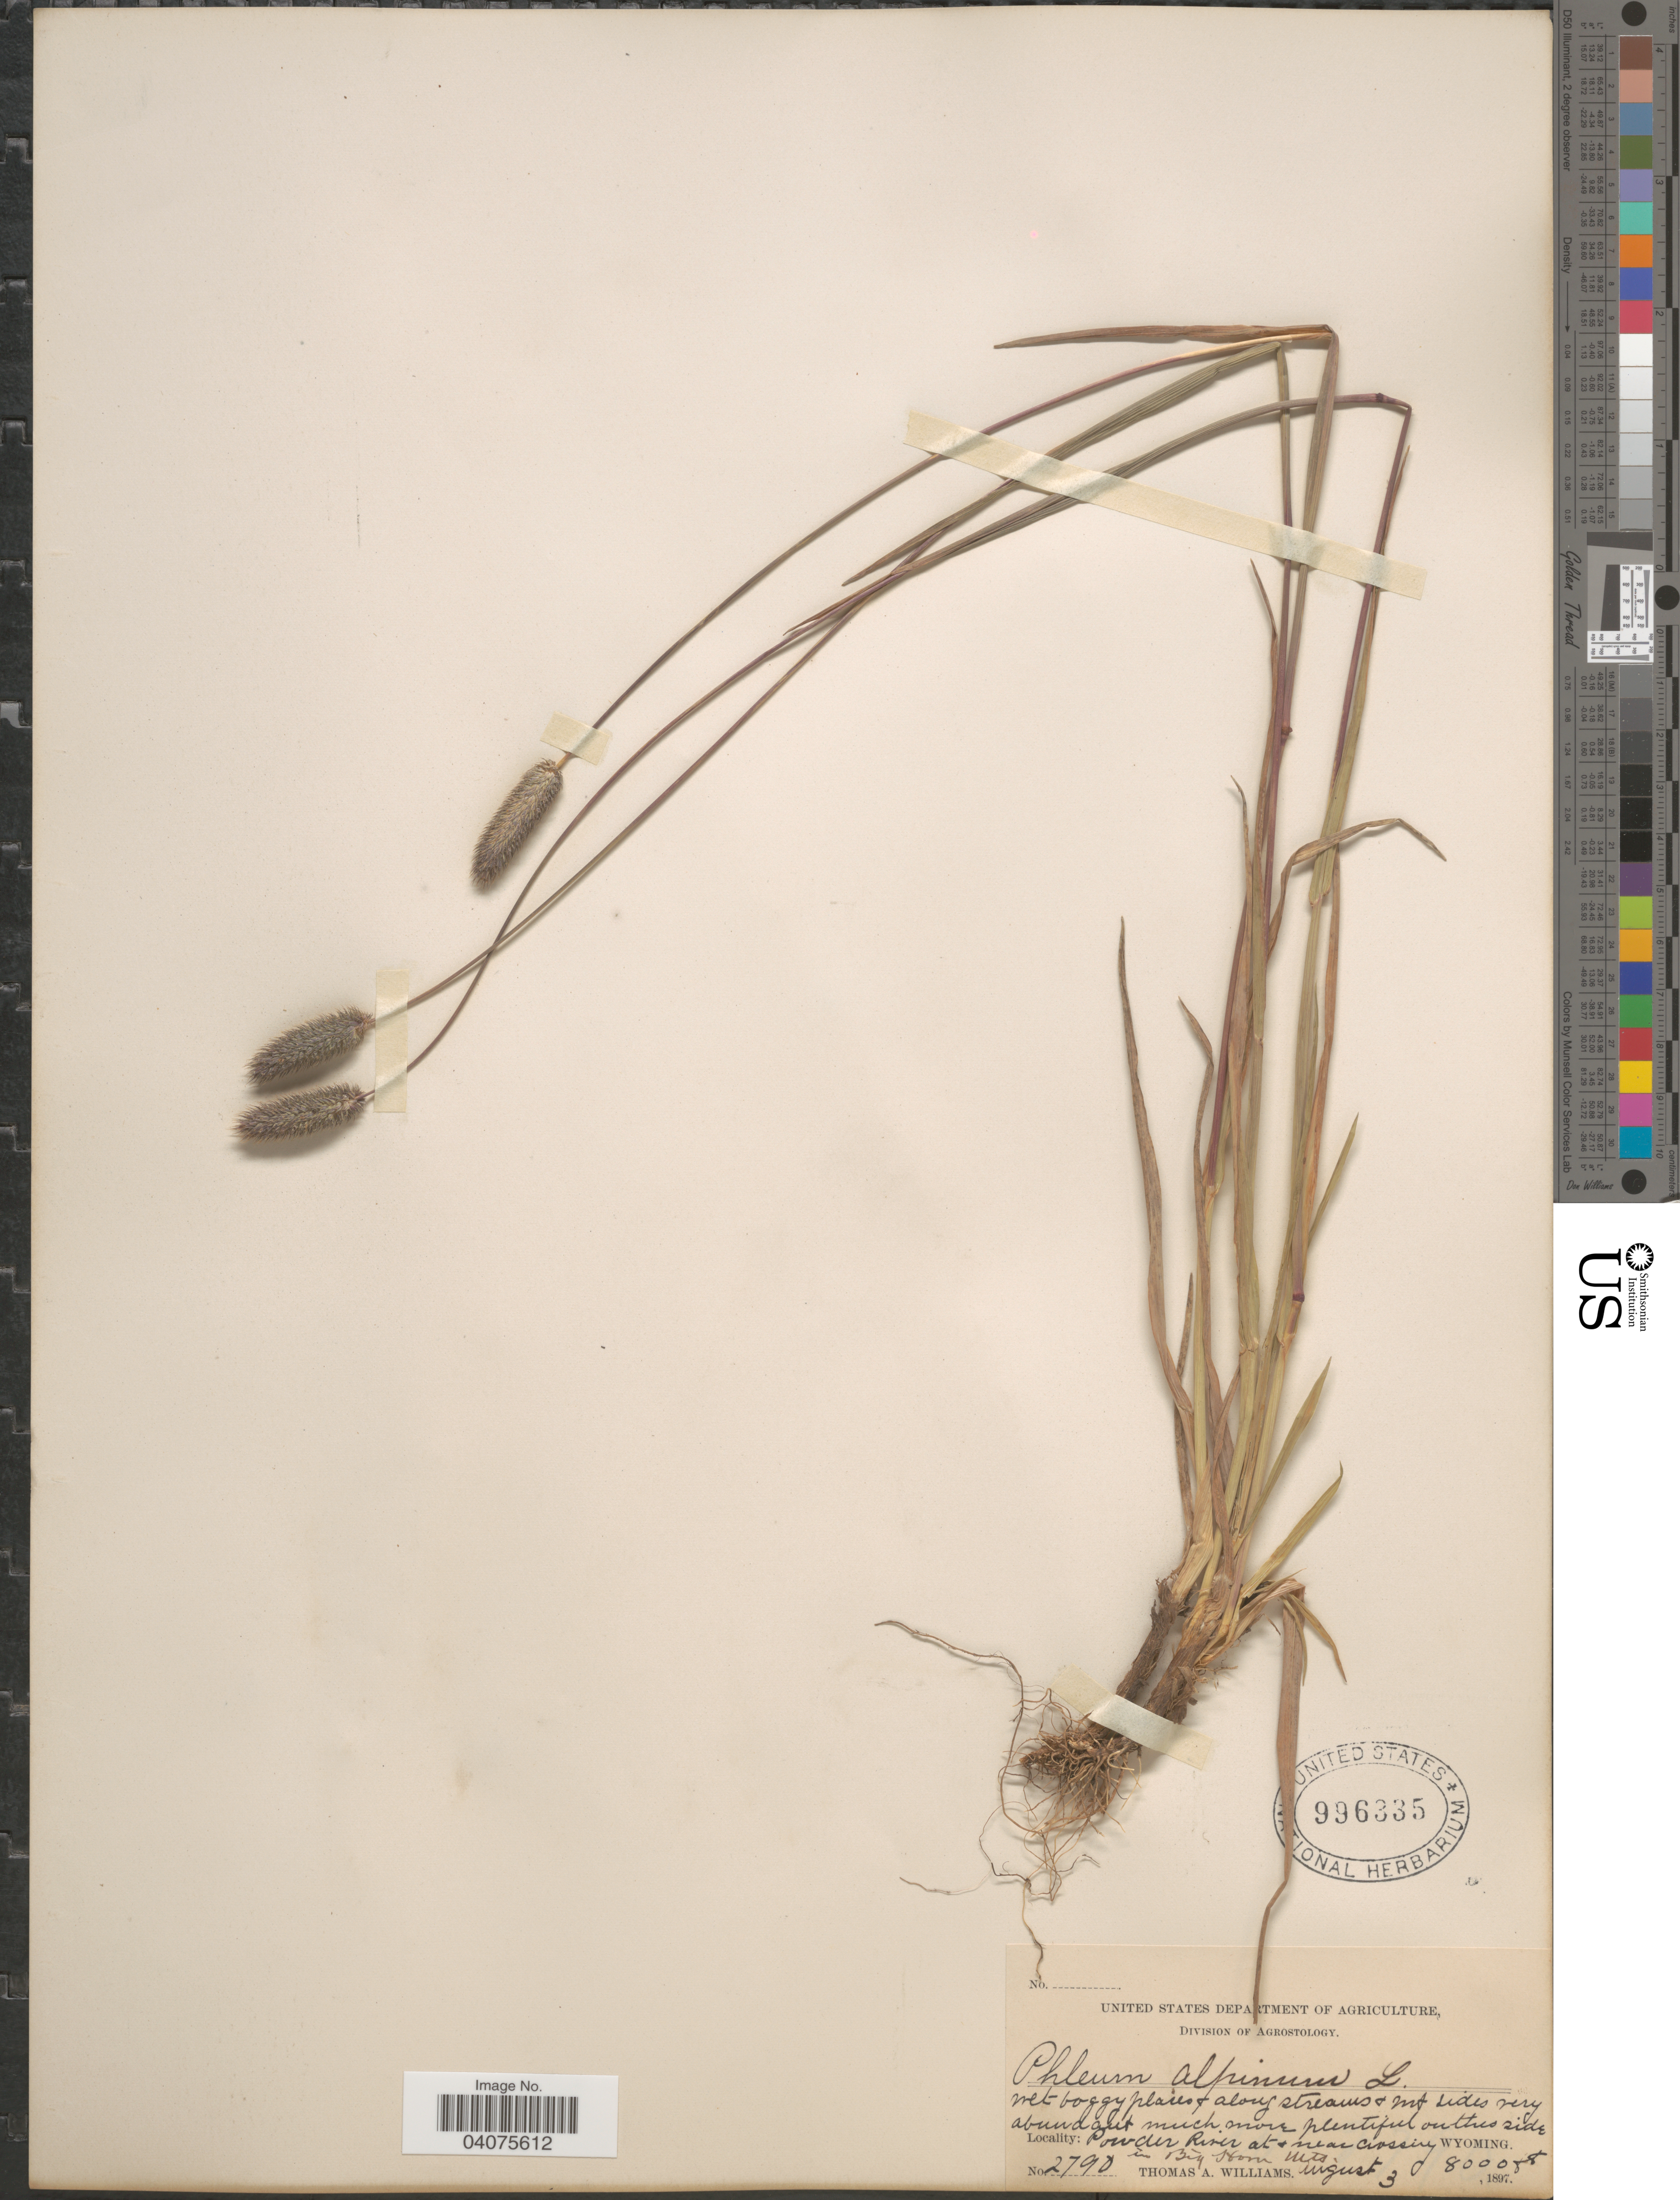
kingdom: Plantae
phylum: Tracheophyta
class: Liliopsida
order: Poales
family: Poaceae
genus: Phleum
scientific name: Phleum alpinum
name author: L.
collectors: T. A. Williams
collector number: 2790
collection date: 1897-08-03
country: United States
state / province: Wyoming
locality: Powder River at + near Crossing in Big Horn Mts.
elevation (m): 2438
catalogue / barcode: US 996335